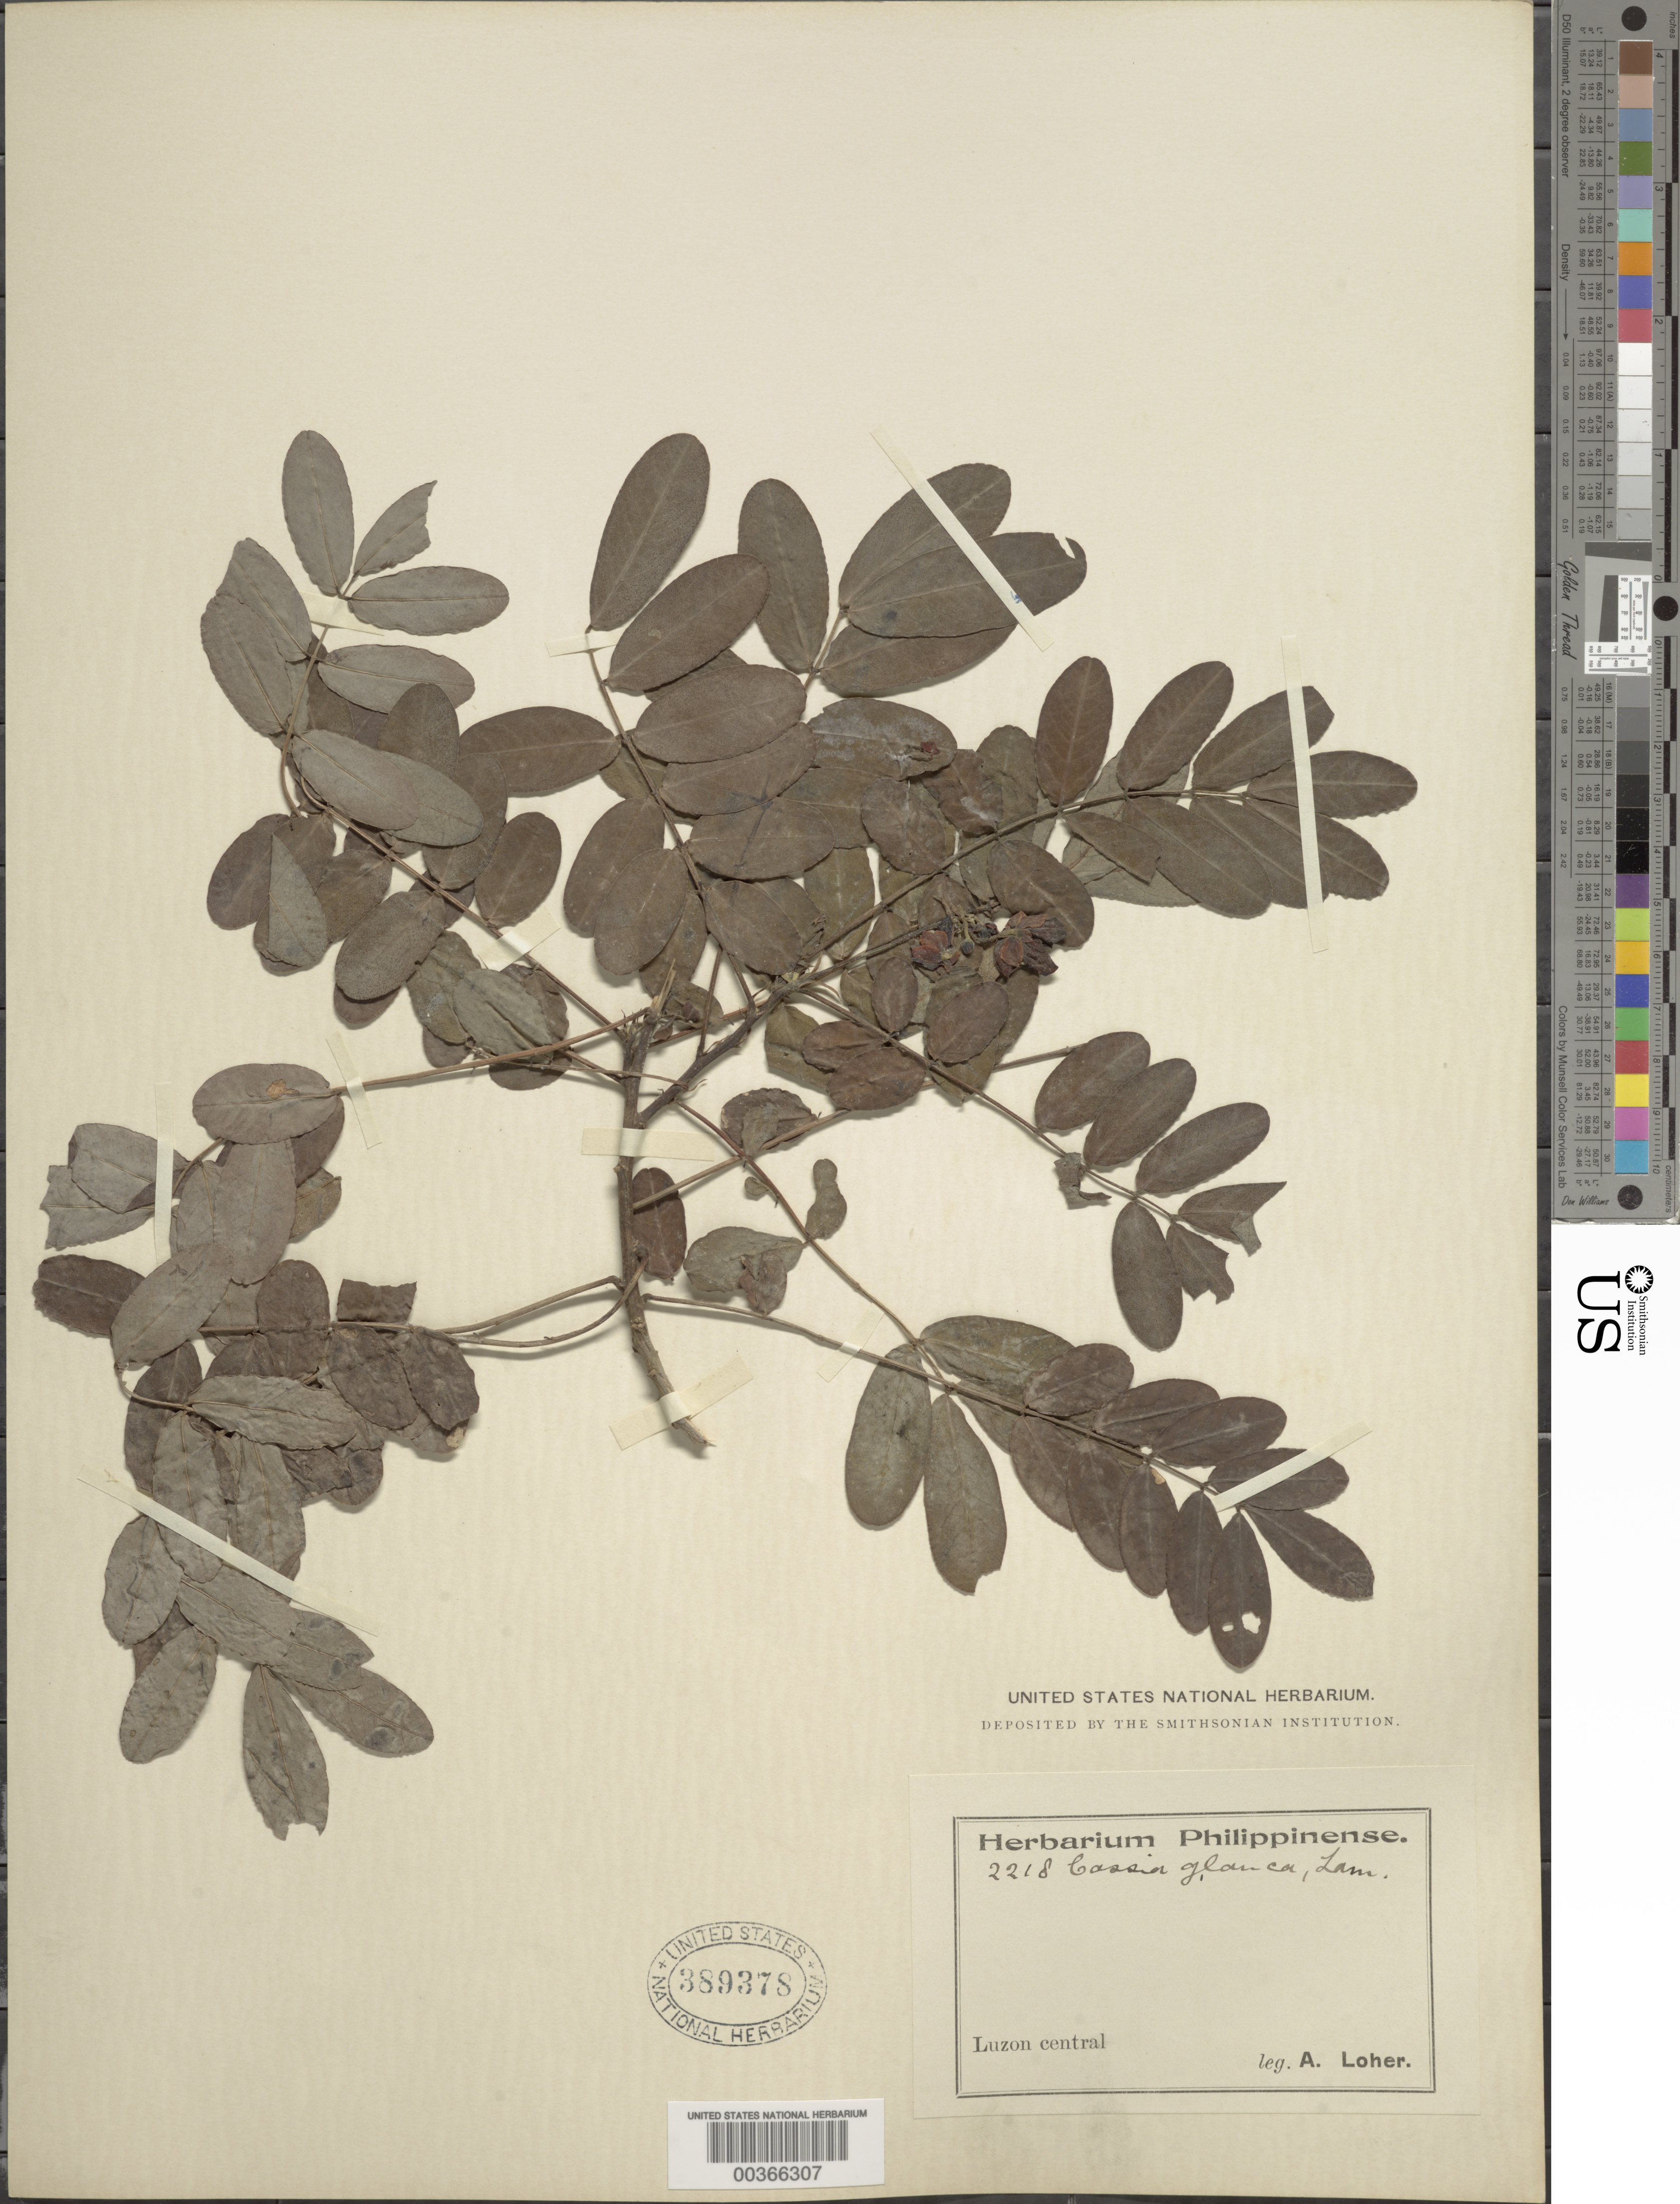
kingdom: Plantae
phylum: Tracheophyta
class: Magnoliopsida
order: Fabales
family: Fabaceae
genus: Senna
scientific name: Senna glauca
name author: Roxb.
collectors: A. Loher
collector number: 2218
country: Philippines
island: Luzon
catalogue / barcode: US 389378